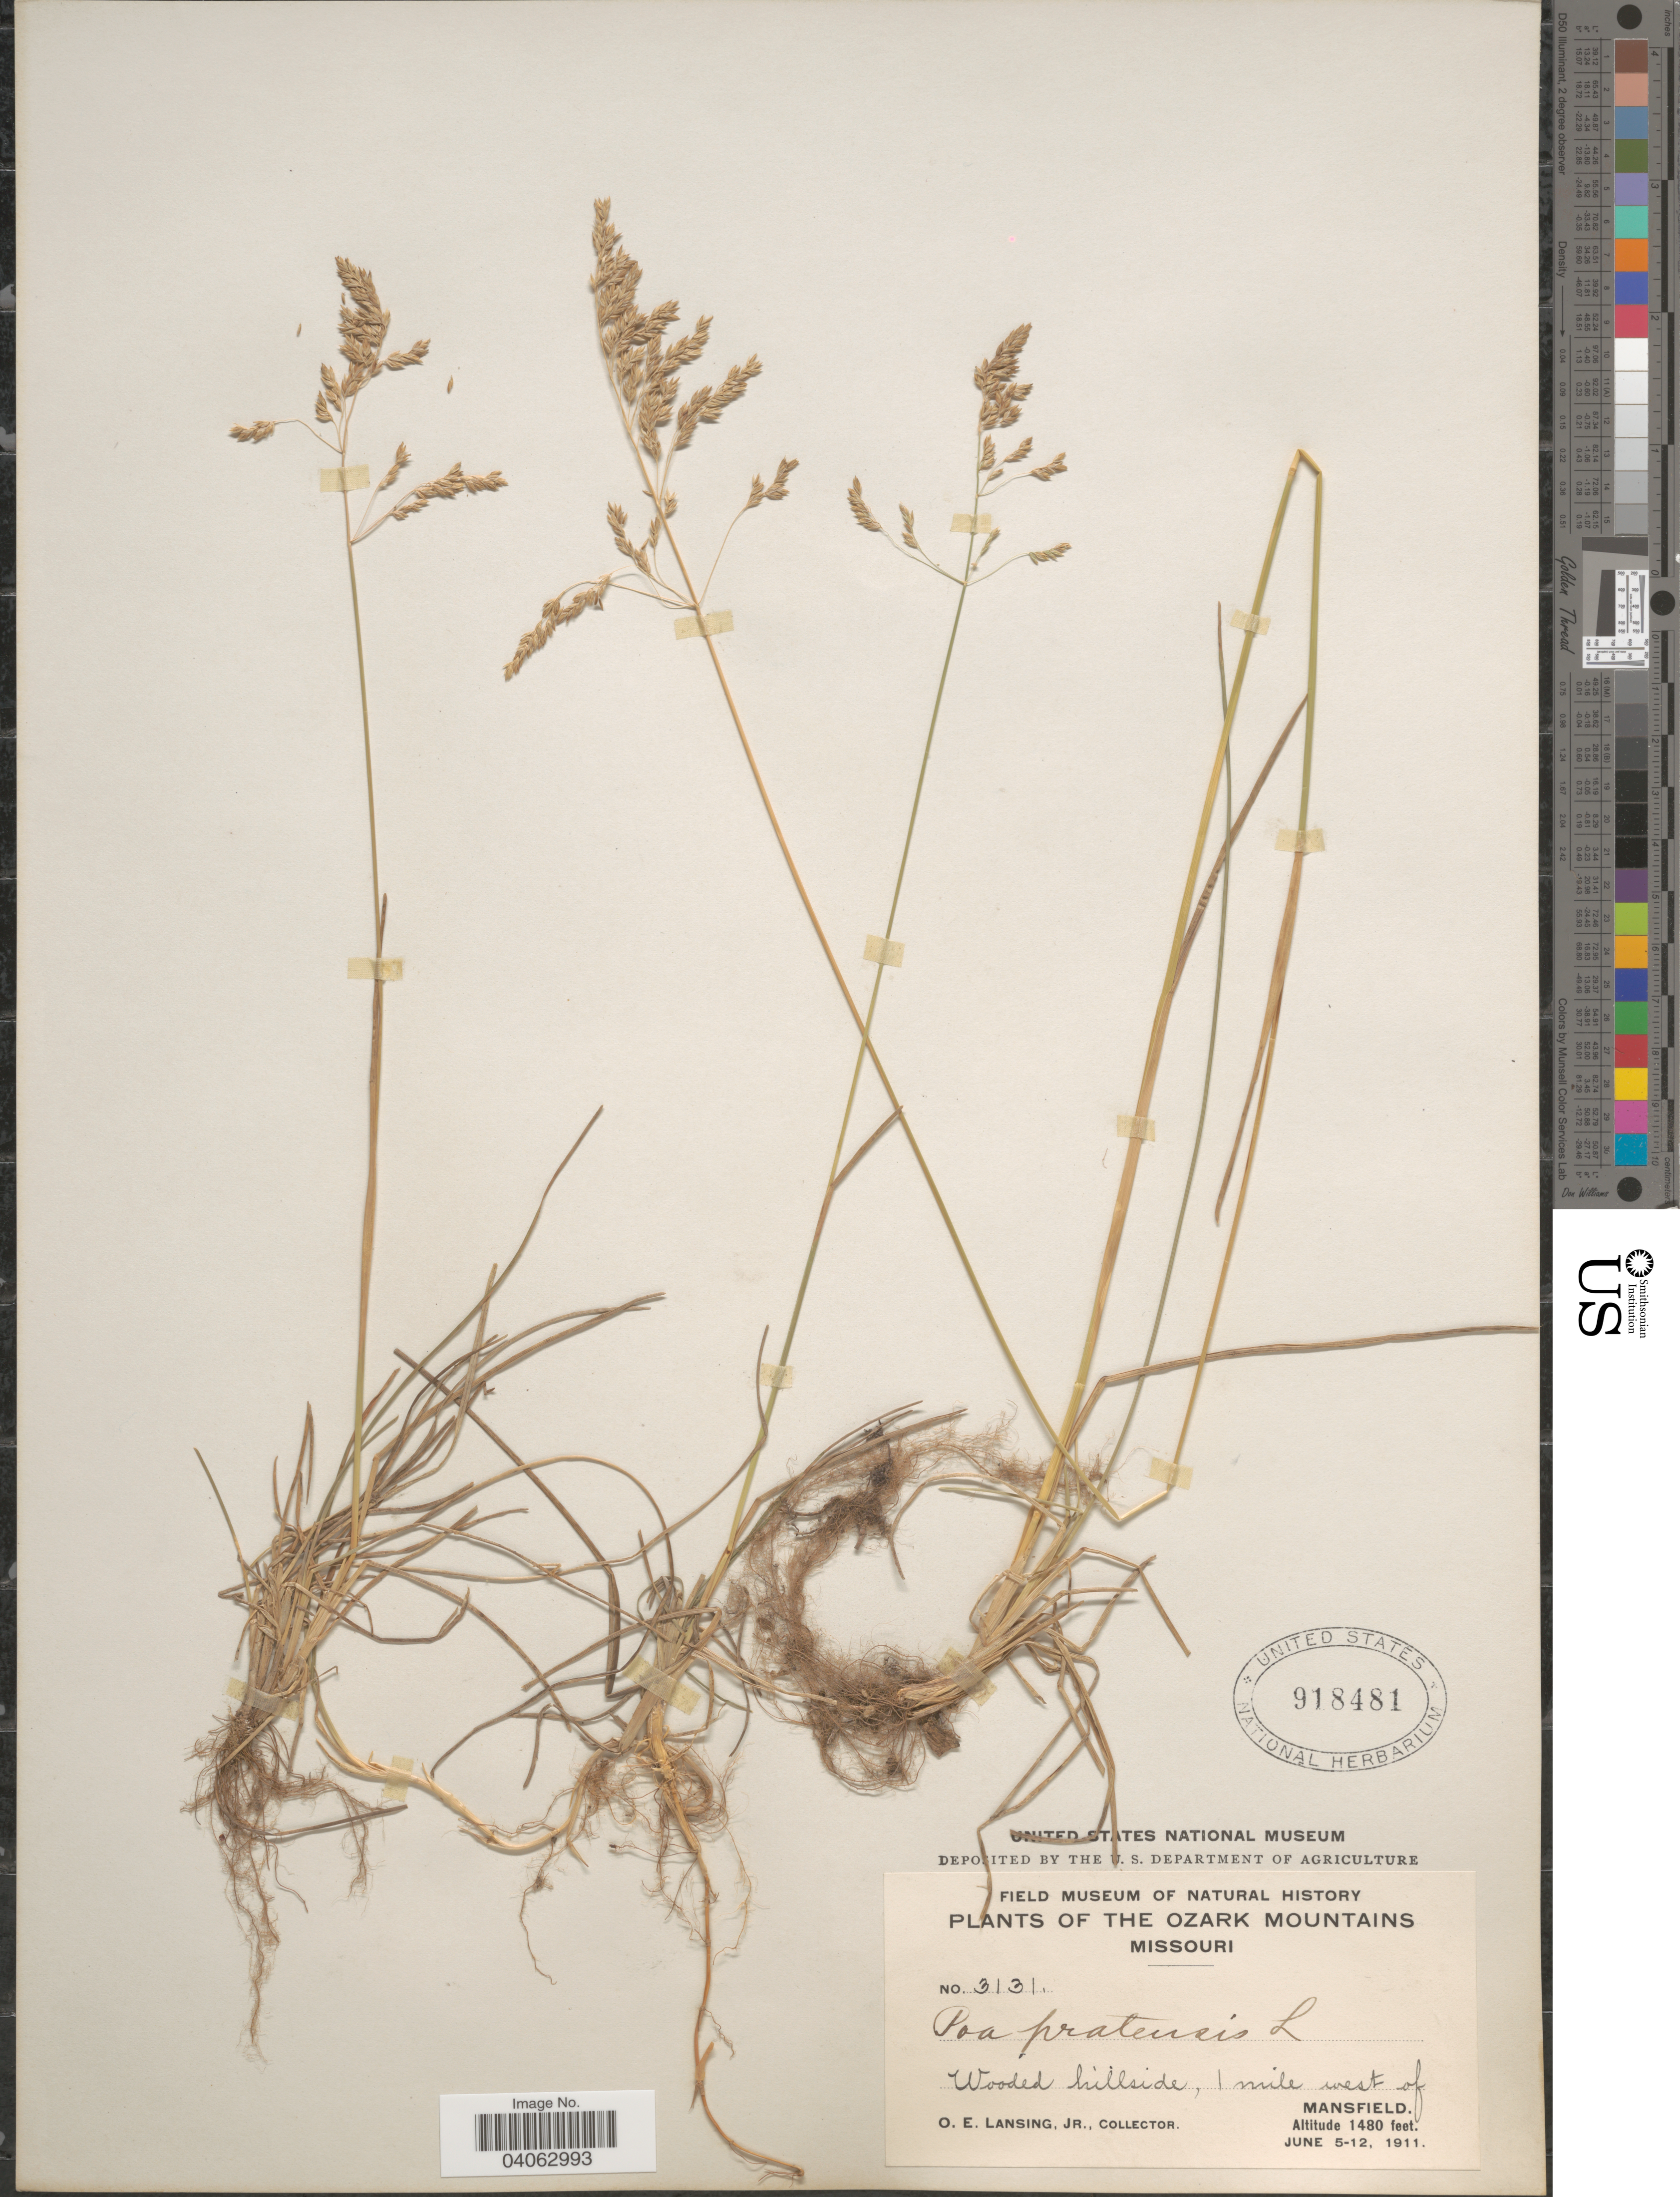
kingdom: Plantae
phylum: Tracheophyta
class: Liliopsida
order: Poales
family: Poaceae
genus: Poa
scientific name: Poa pratensis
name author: L.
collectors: O. Lansing Jr.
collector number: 3131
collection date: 1911-06-05/1911-06-12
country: United States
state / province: Missouri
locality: Ozark Mountains. Wooded hillside, 1 mile west of Mansfield.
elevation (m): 451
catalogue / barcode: US 918481